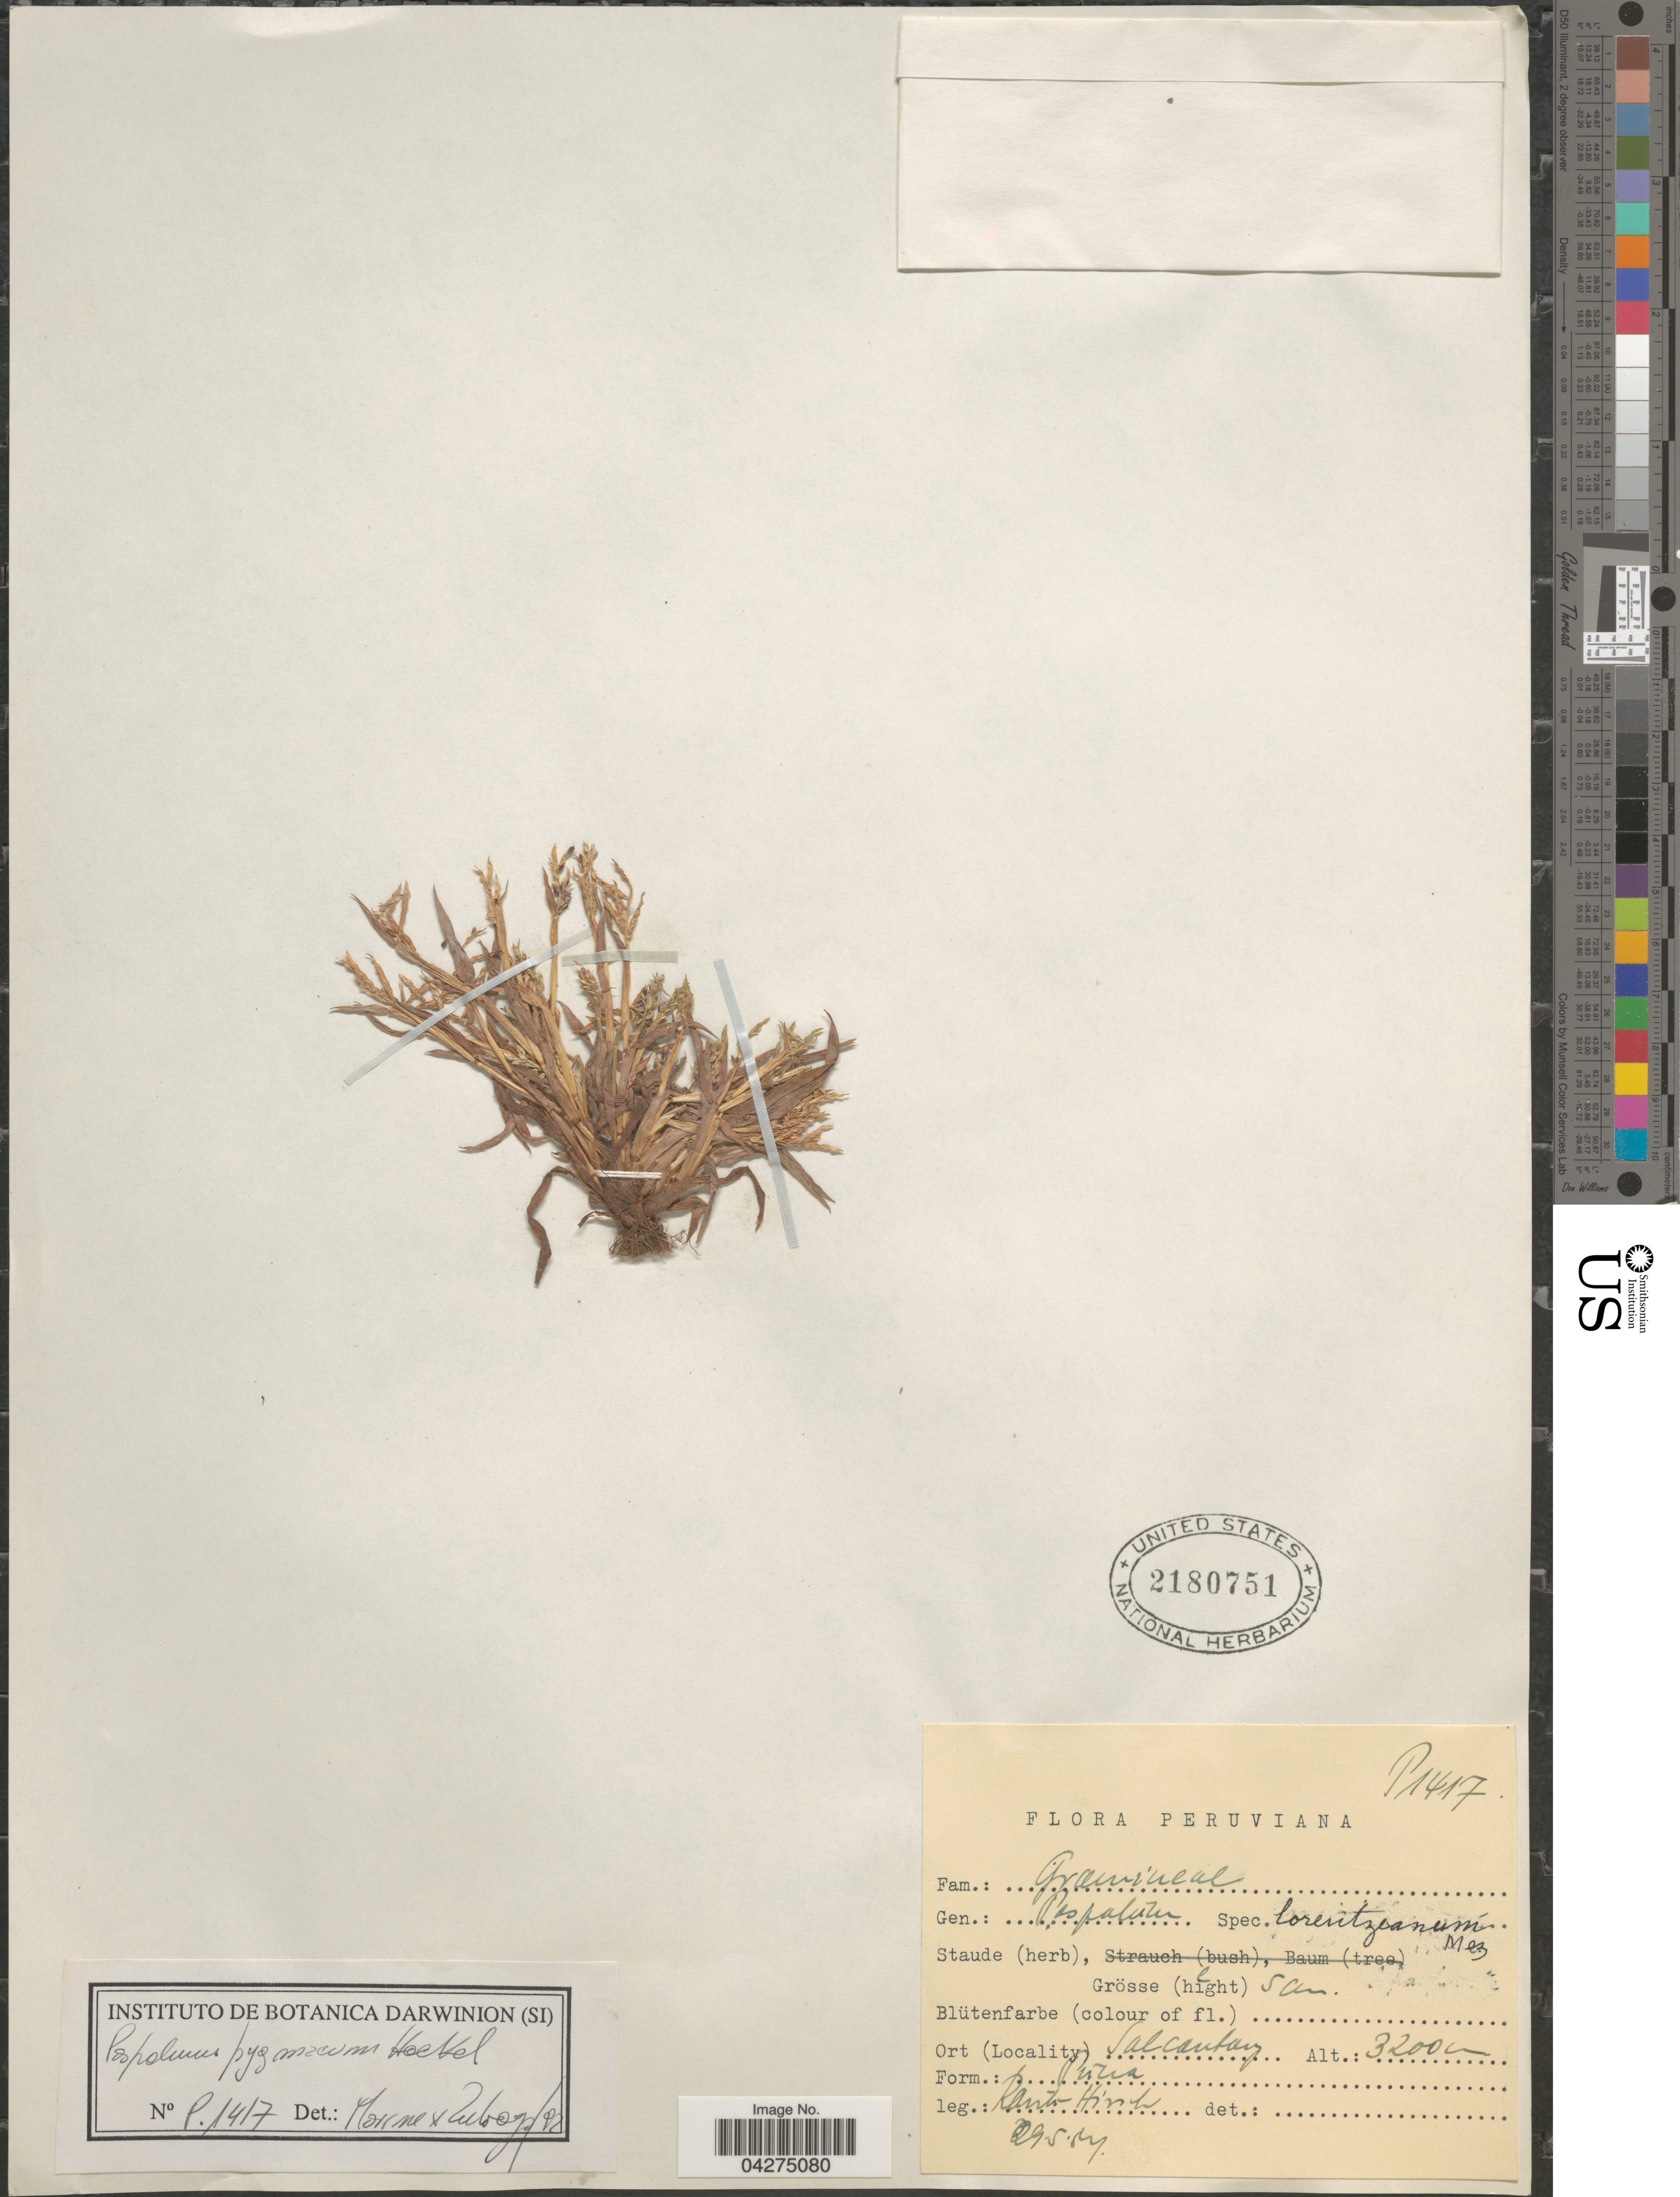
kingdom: Plantae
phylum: Tracheophyta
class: Liliopsida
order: Poales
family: Poaceae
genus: Paspalum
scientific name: Paspalum pygmaeum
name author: Hack.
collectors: W. Rauh & G. Hirsch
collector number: P1417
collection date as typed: Transcribed d/m/y: 29/5/54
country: Peru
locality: Salcantay.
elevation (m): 3200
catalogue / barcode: US 2180751